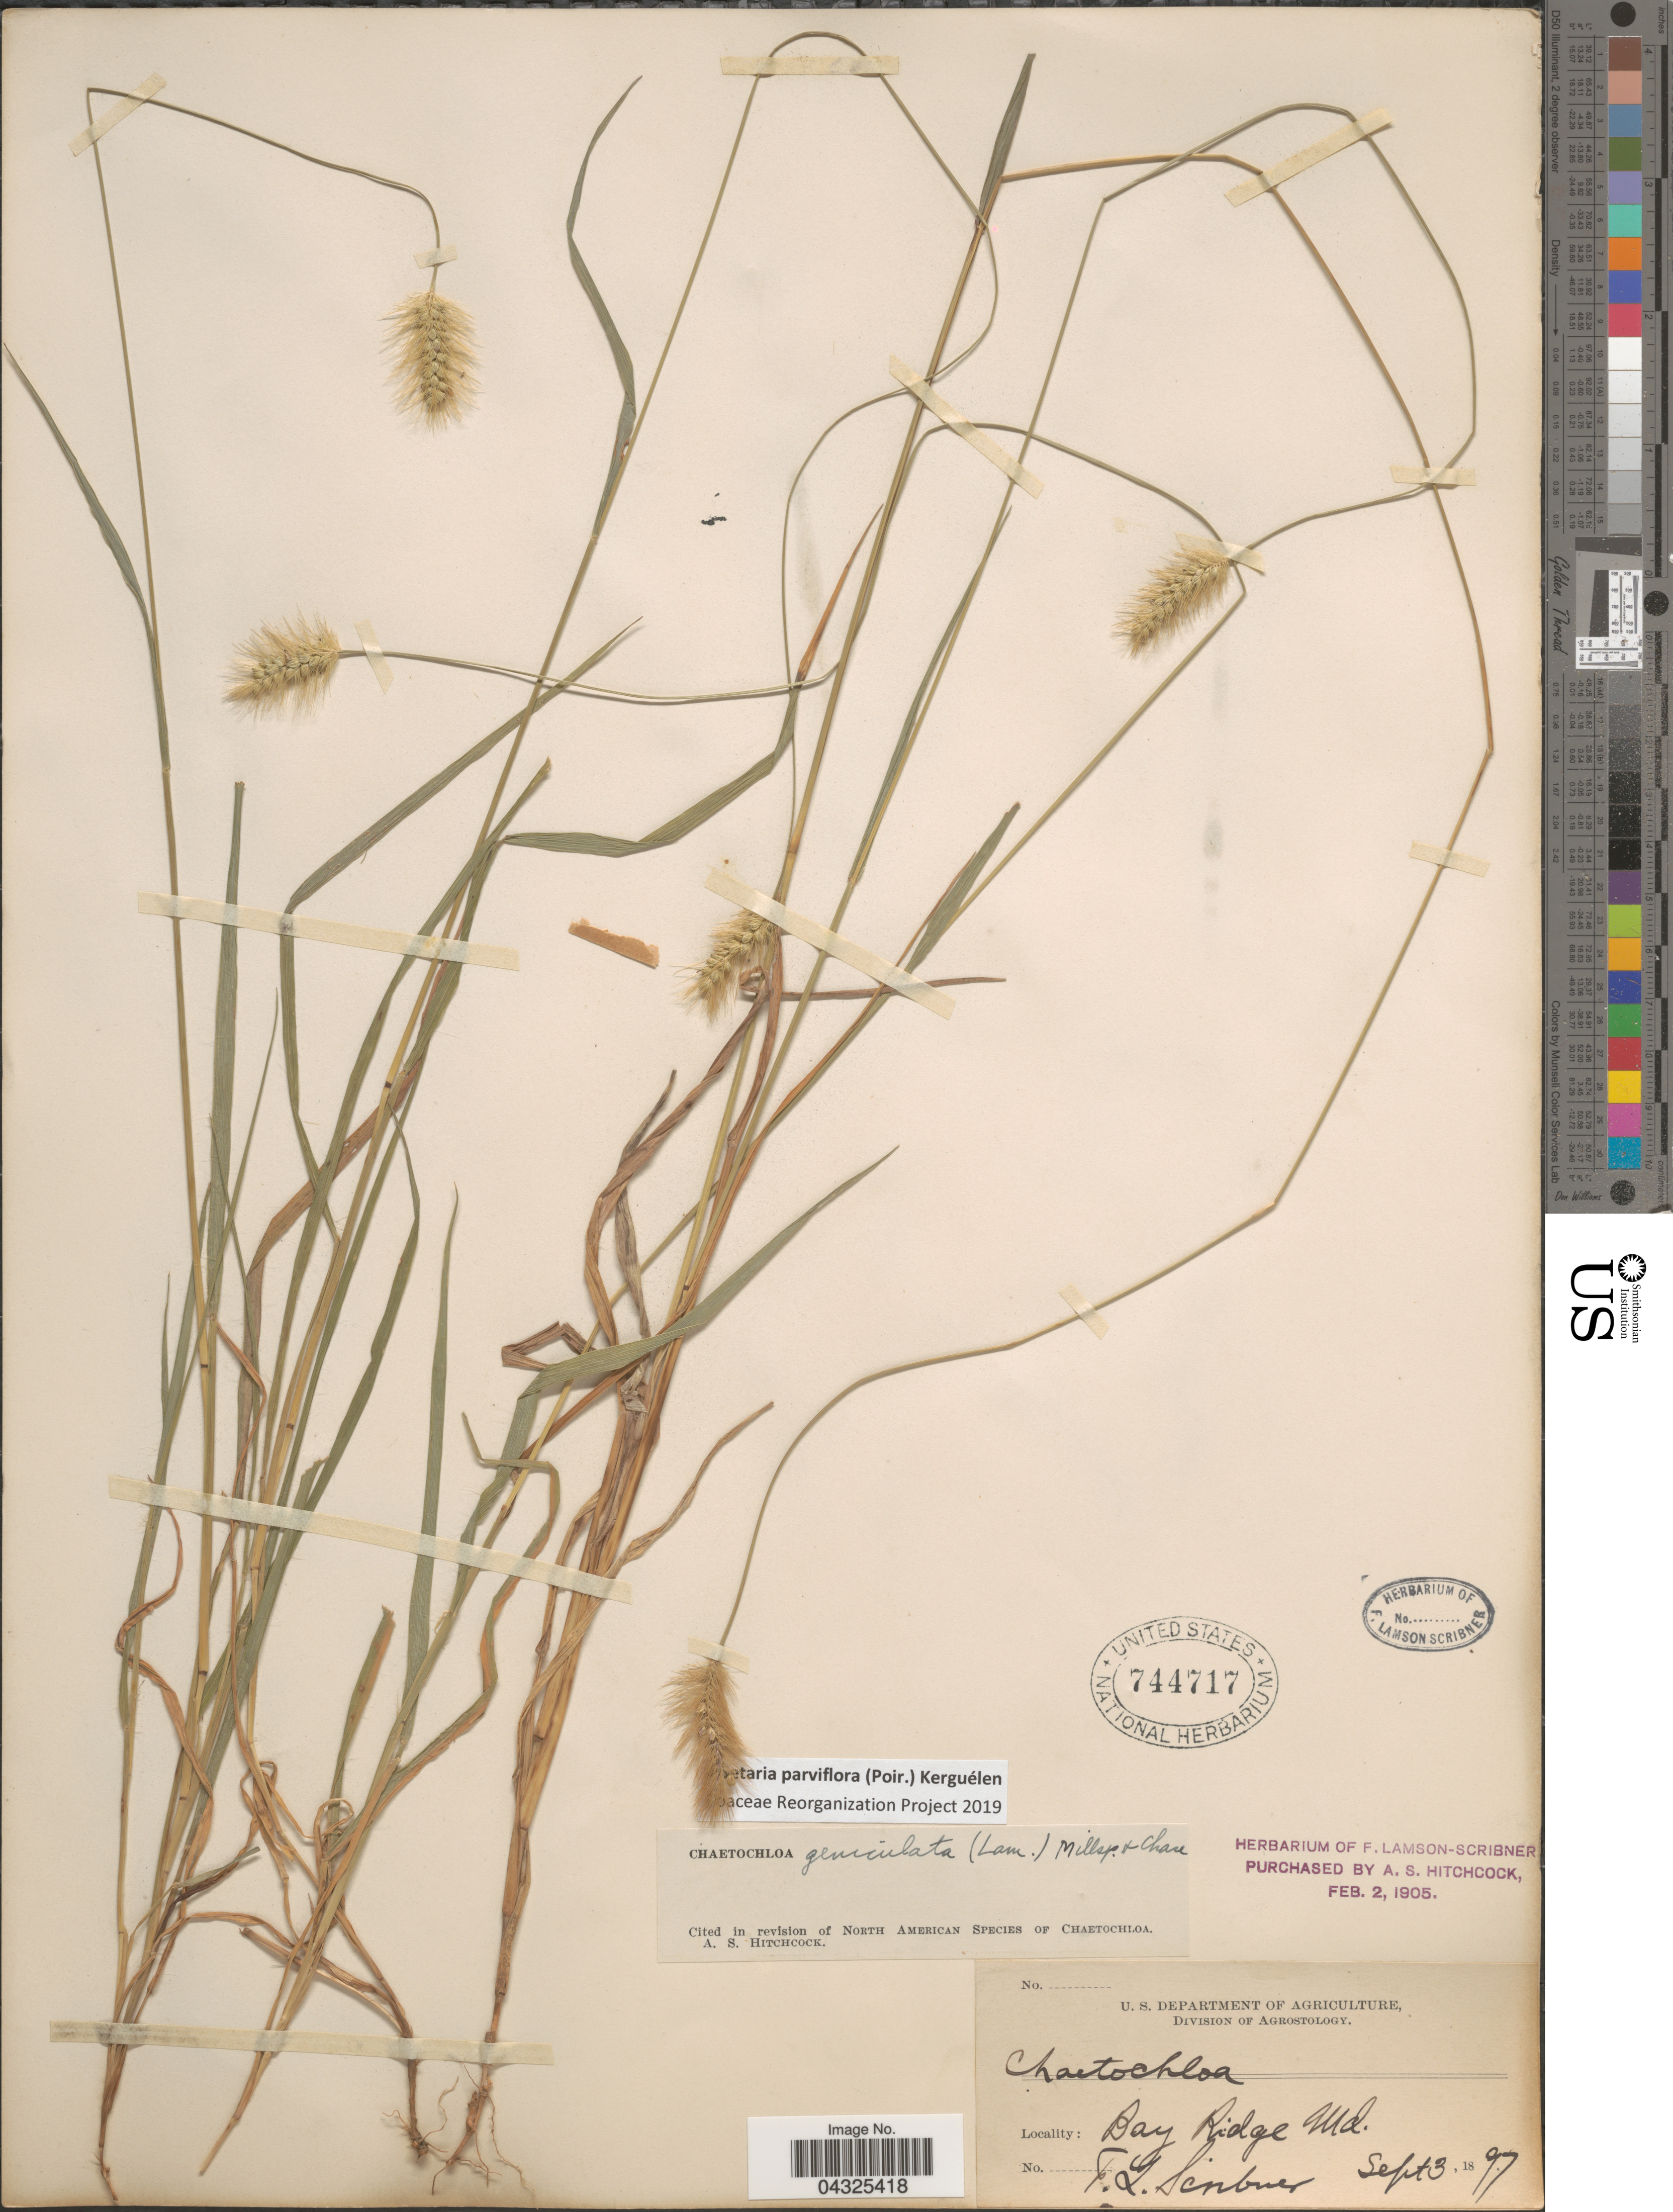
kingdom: Plantae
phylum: Tracheophyta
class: Liliopsida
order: Poales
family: Poaceae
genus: Setaria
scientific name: Setaria parviflora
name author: (Poir.) Kerguélen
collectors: F. Lamson-Scribner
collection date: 1897-09-03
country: United States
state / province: Maryland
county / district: Anne Arundel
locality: Bay Ridge.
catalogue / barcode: US 744717